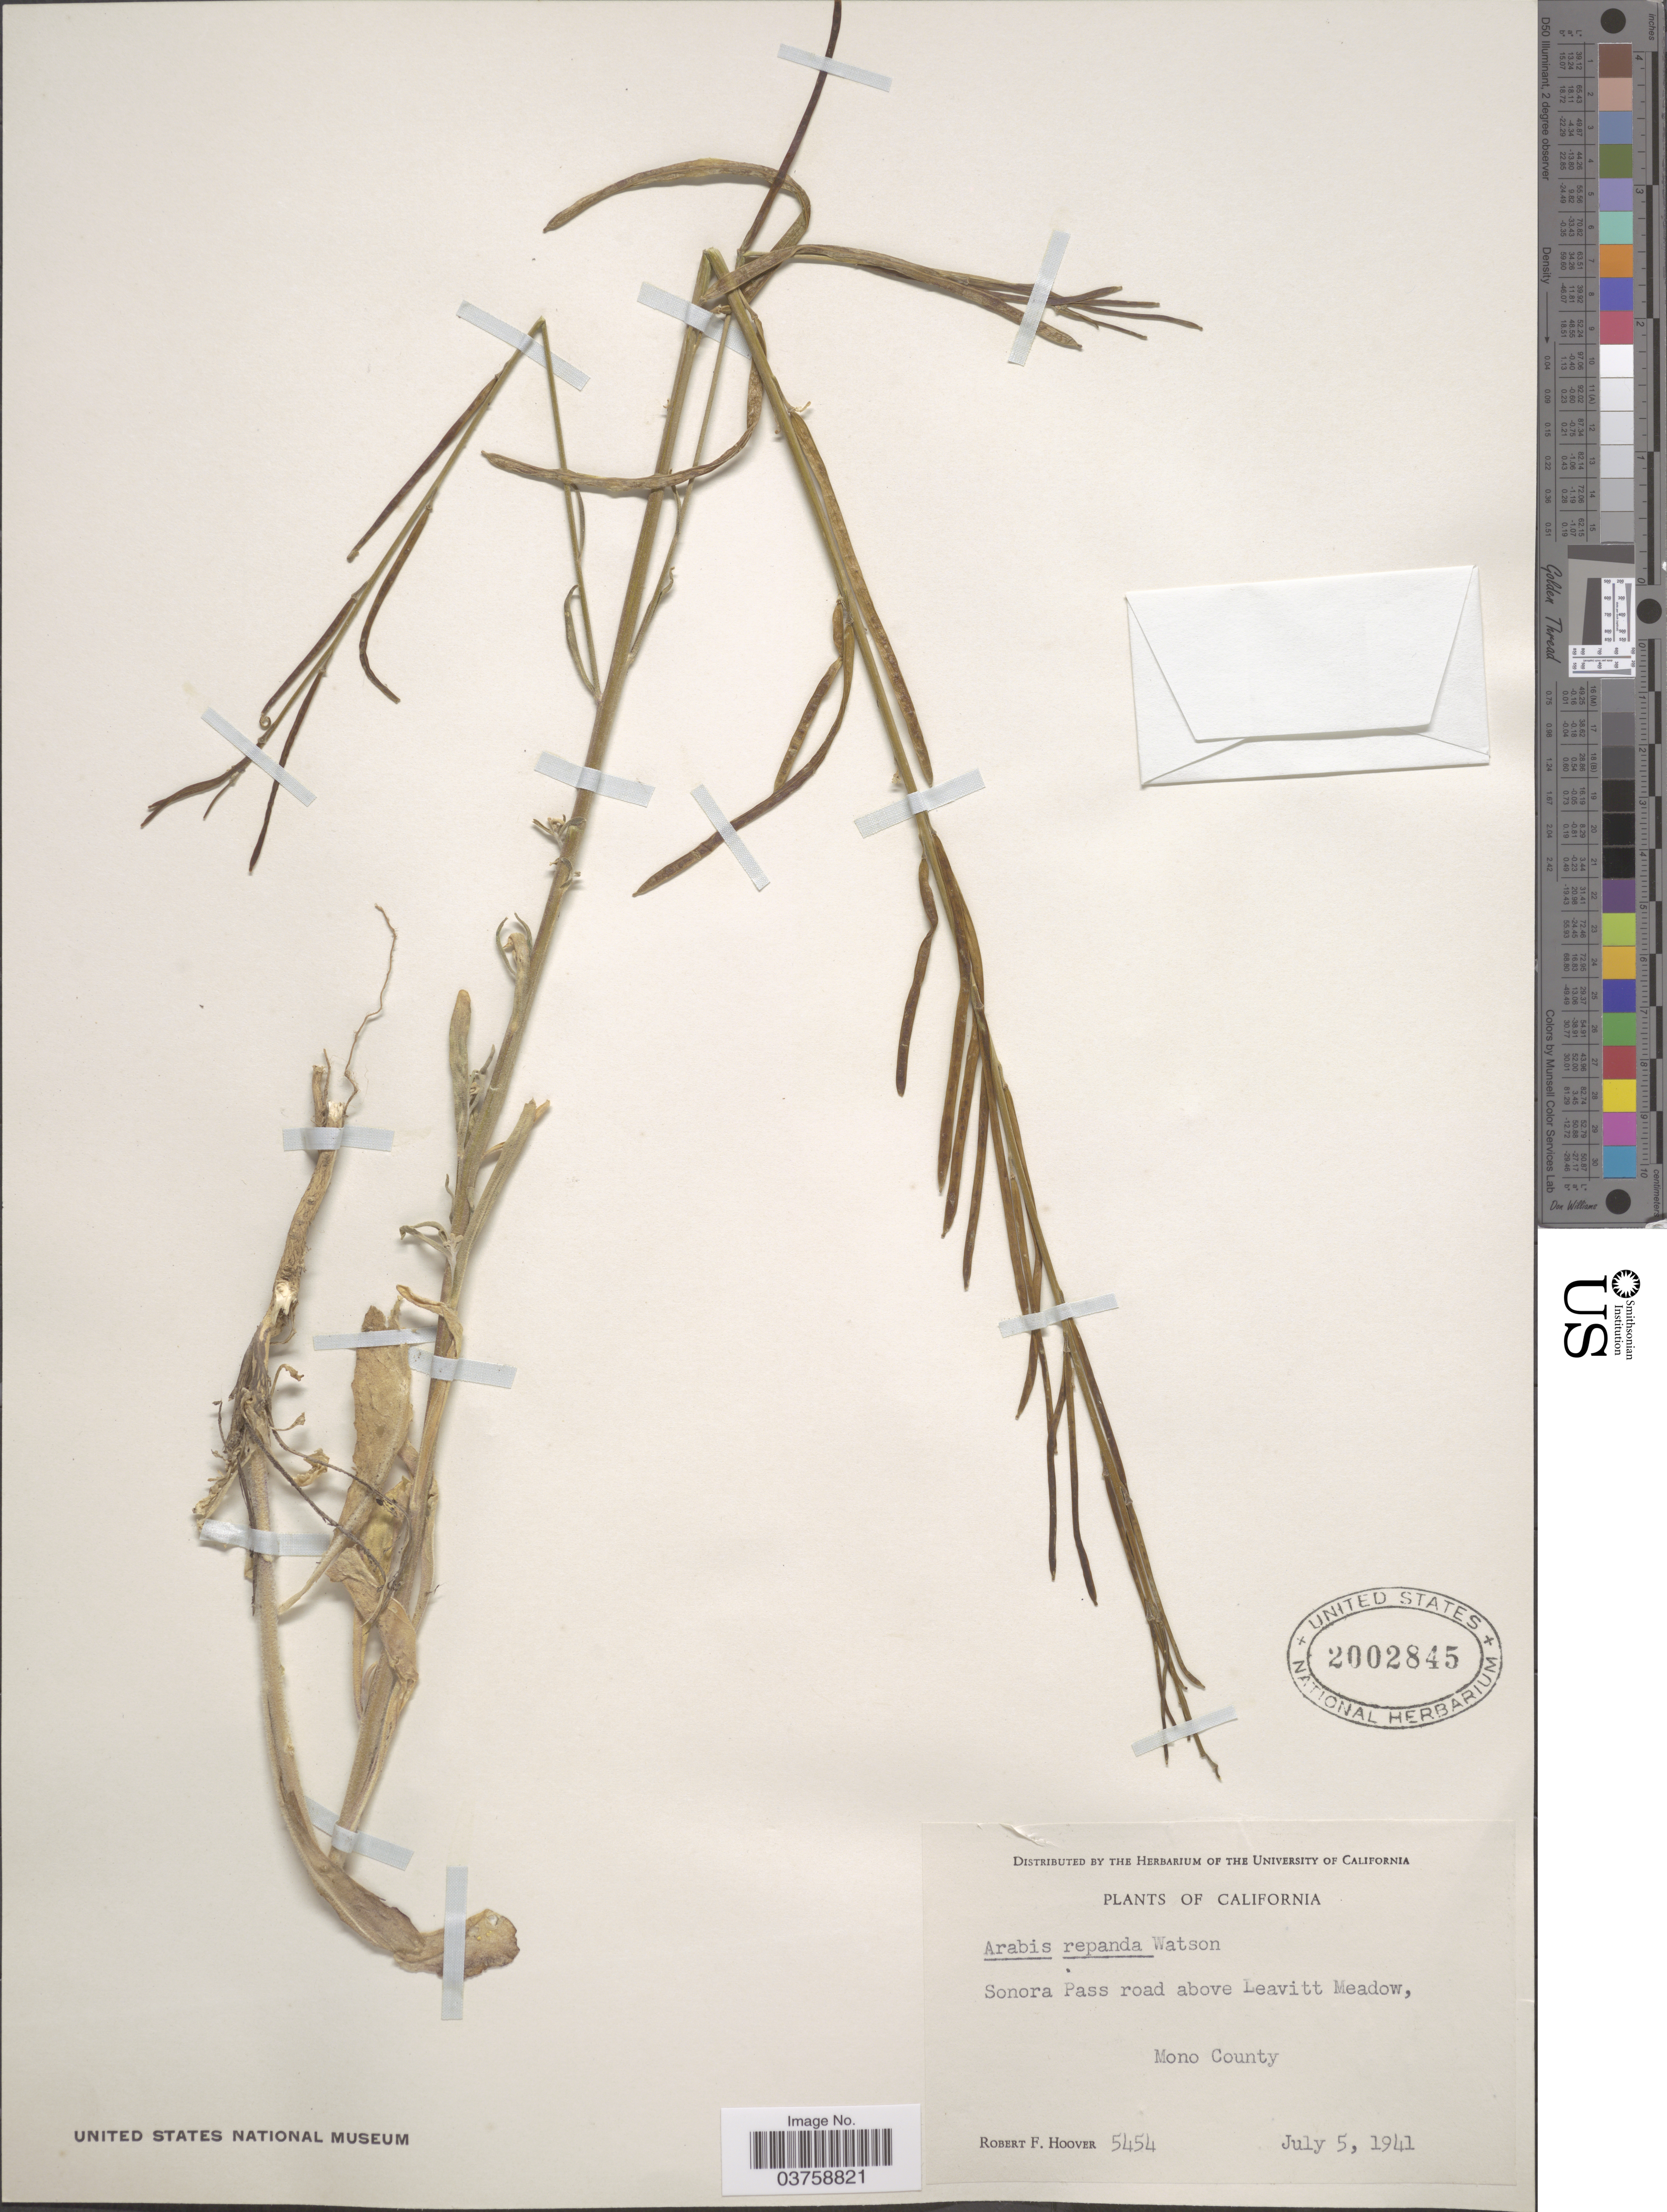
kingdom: Plantae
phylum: Tracheophyta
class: Magnoliopsida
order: Brassicales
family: Brassicaceae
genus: Arabis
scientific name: Arabis repanda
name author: S. Watson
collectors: R. F. Hoover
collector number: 5454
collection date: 1941-07-05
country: United States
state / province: California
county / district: Mono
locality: Sonora Pass road above Leavitt Meadow, Mono County.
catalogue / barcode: US 2002845